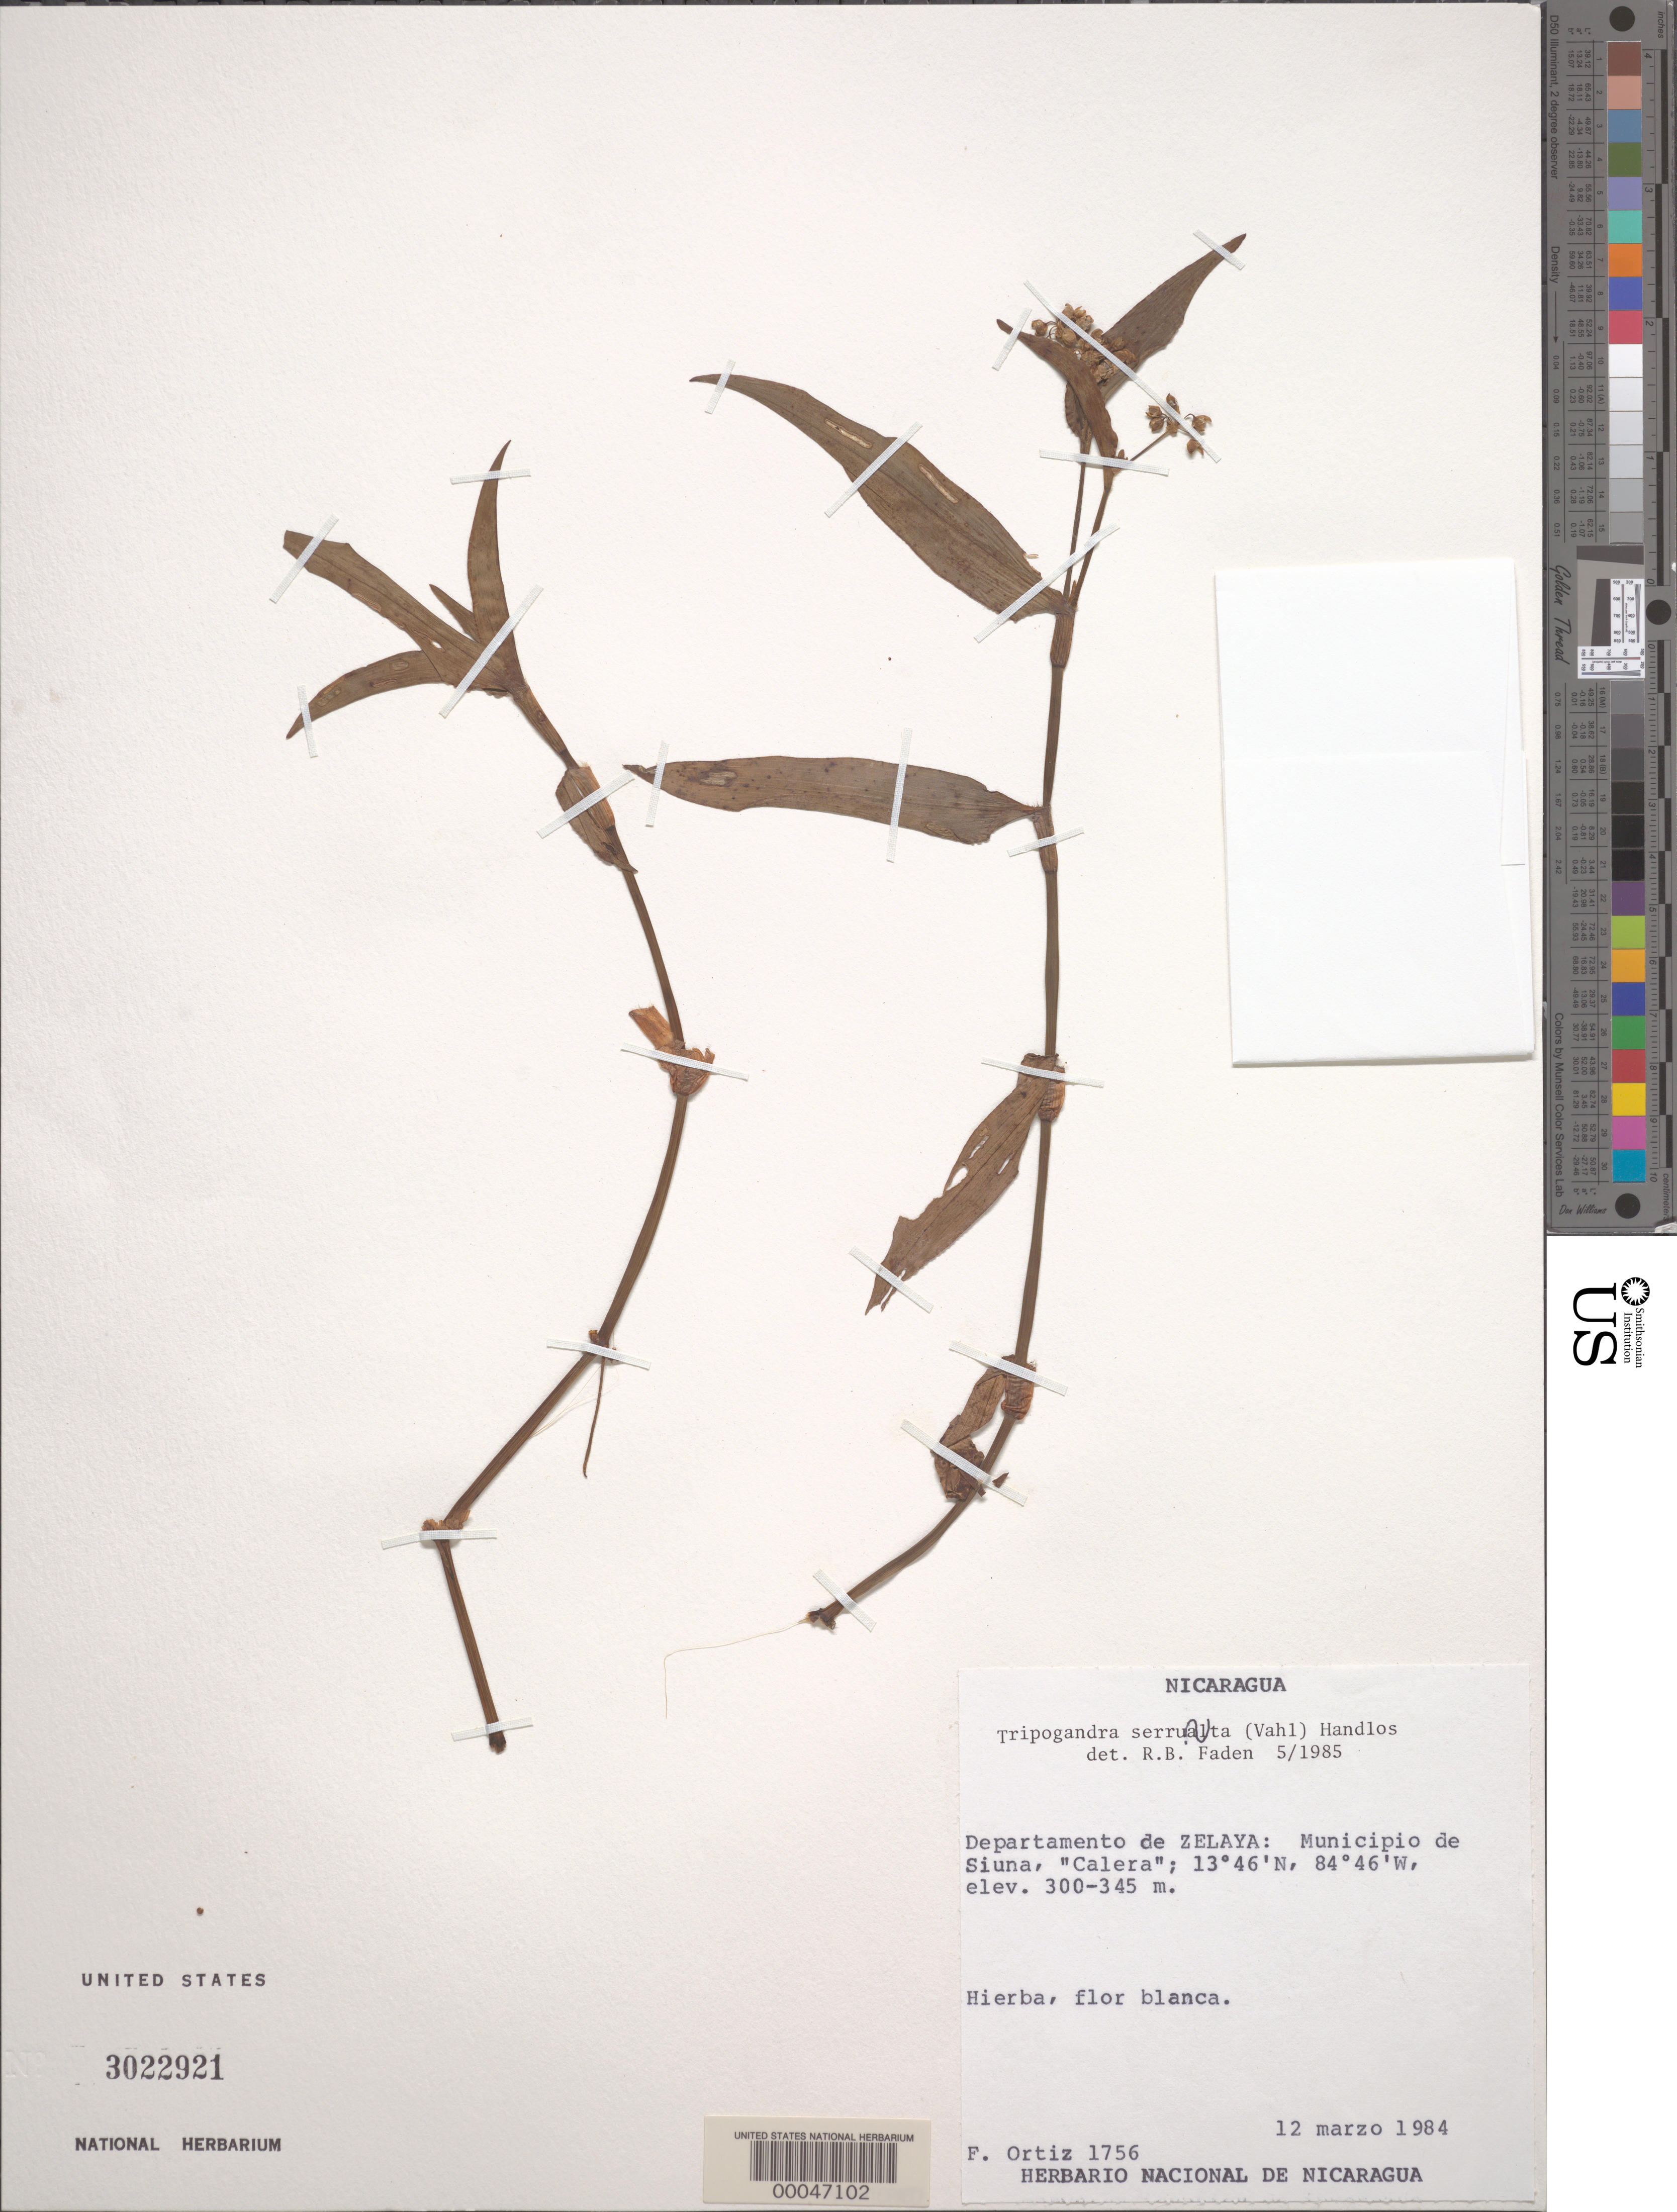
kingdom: Plantae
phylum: Tracheophyta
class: Liliopsida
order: Commelinales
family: Commelinaceae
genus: Tripogandra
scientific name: Tripogandra serrulata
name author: (Vahl) Handlos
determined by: Faden, Robert B., (US), Smithsonian Institution - National Museum of Natural History (UNITED STATES)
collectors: F. Ortiz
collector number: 1756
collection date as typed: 12 Mar 1984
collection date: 1984-03-12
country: Nicaragua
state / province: Atlántico Norte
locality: Siuna dist. (?), "calera"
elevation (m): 300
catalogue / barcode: US 3022921